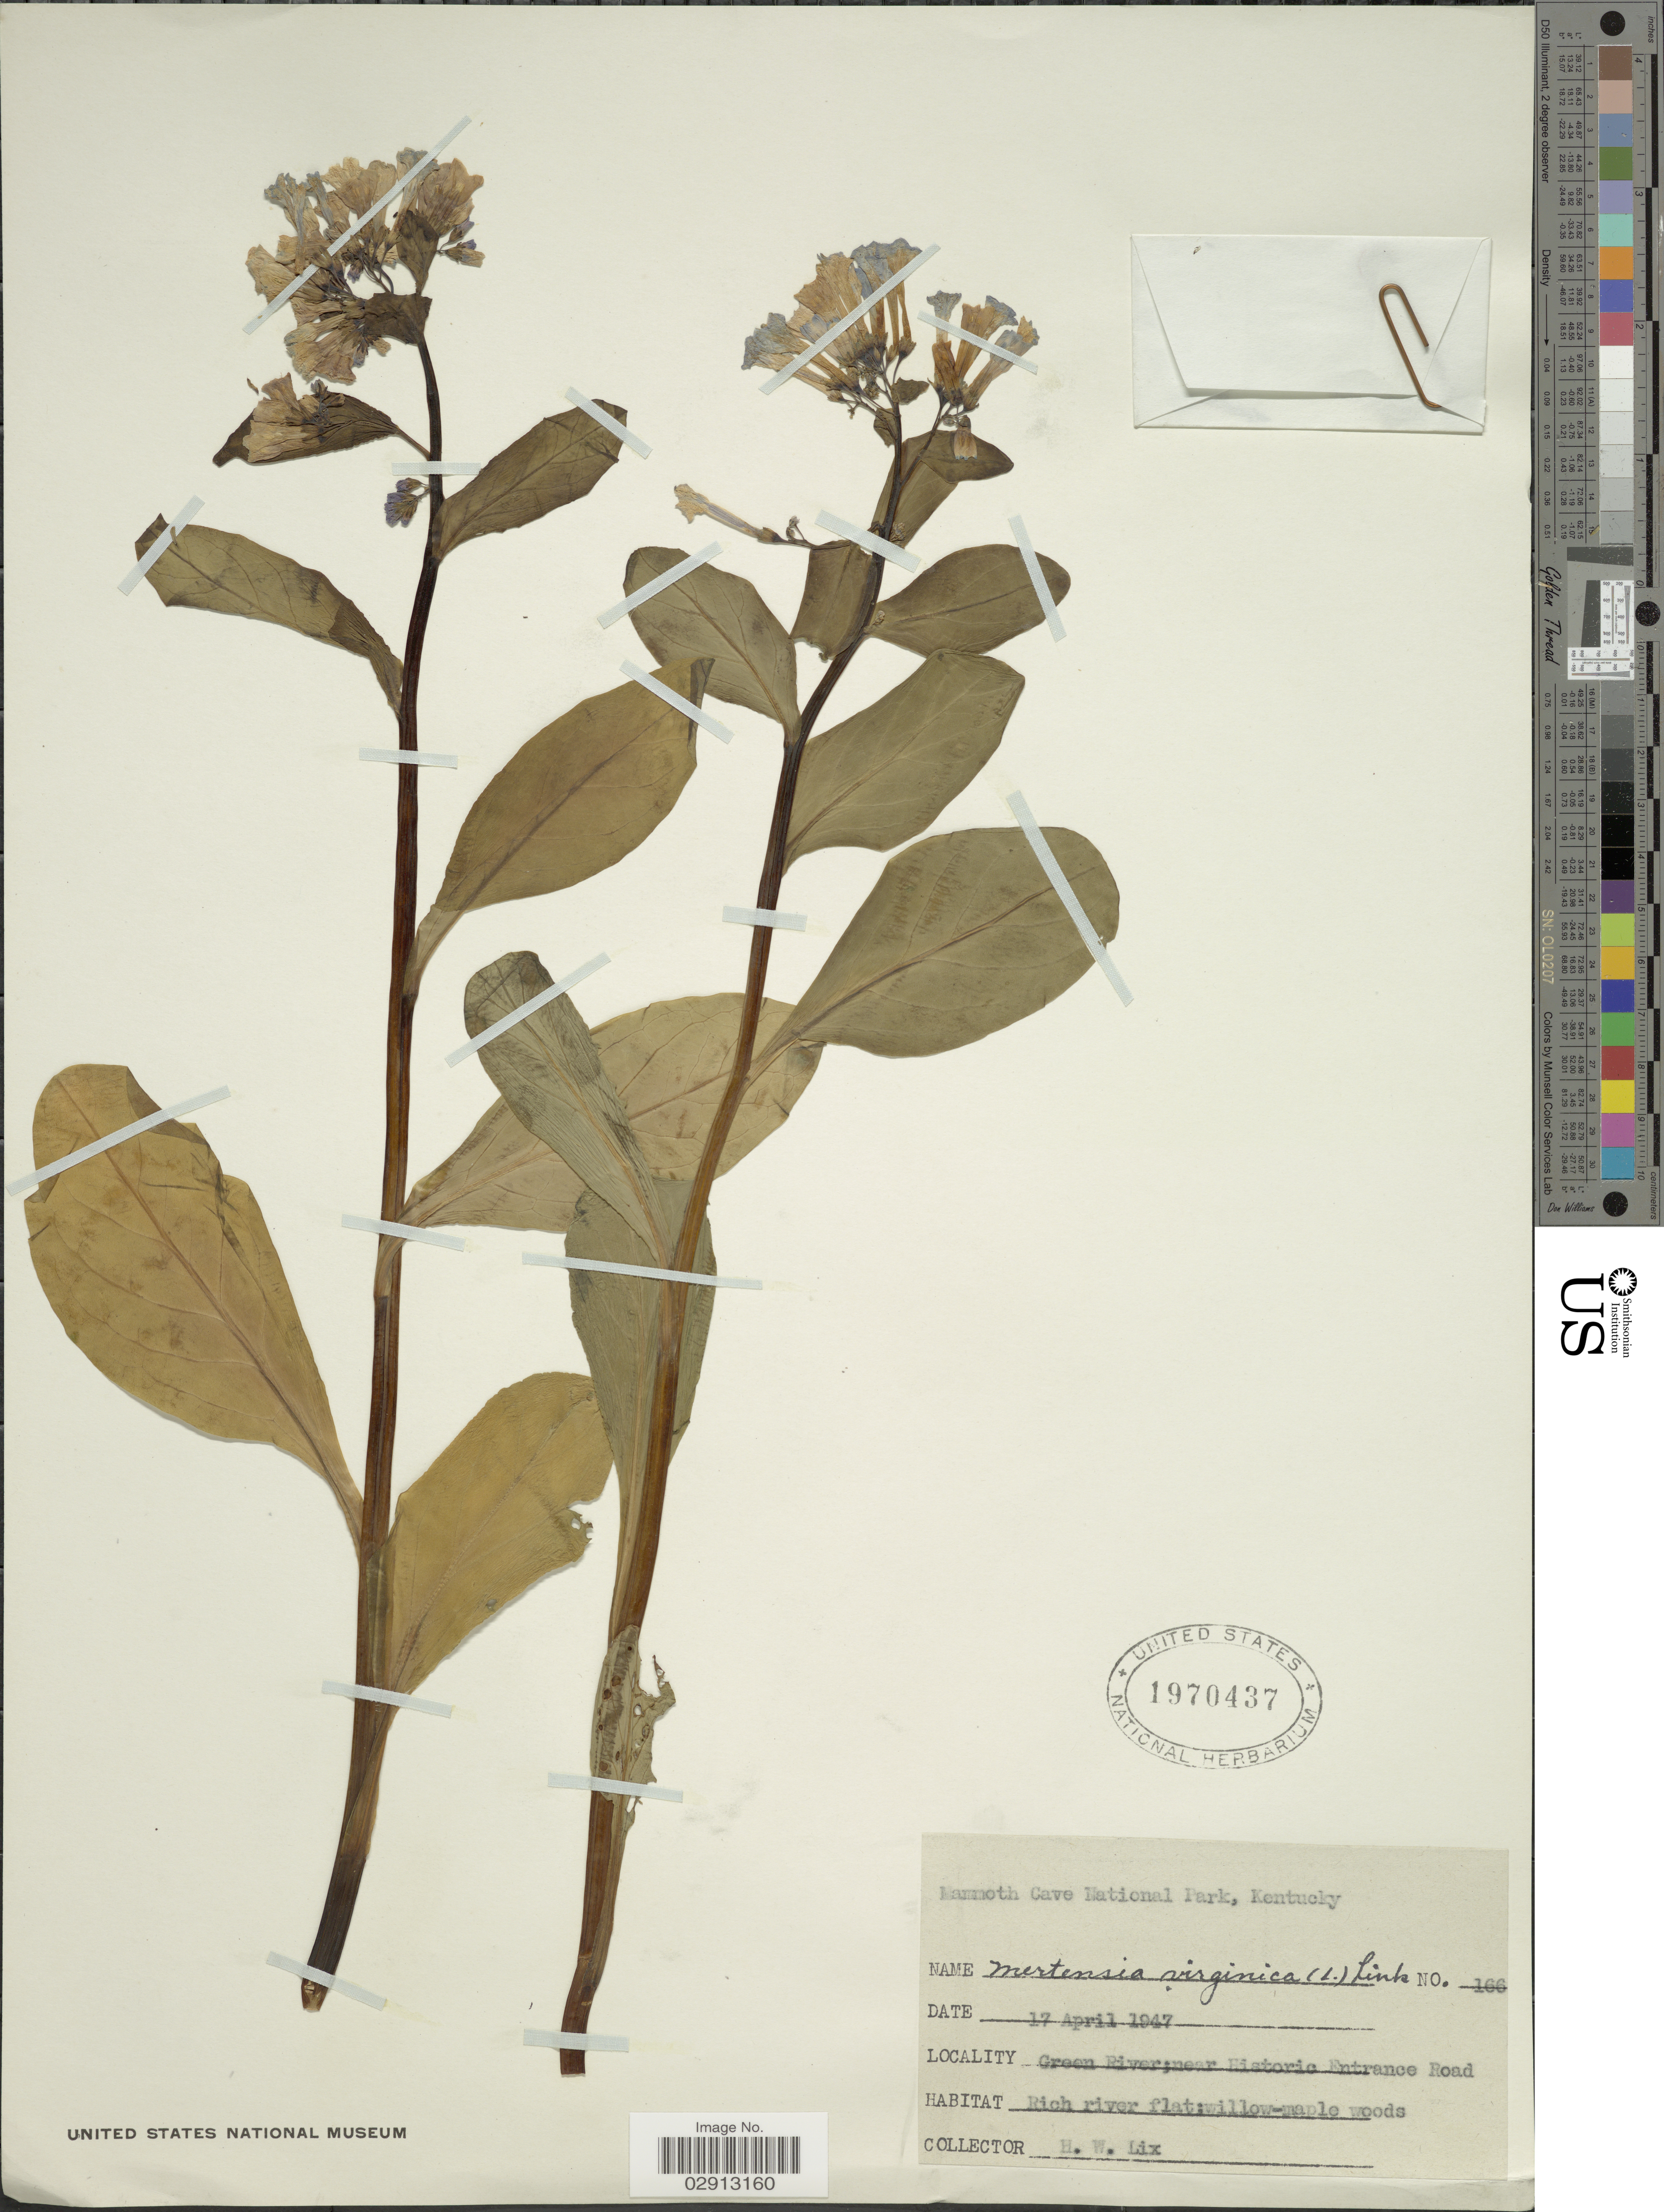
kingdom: Plantae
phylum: Tracheophyta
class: Magnoliopsida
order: Boraginales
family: Boraginaceae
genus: Mertensia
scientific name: Mertensia virginica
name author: (L.) Pers. ex Link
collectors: H. W. Lix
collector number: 166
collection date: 1947-04-17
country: United States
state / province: Kentucky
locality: Mammoth Cave National Park. Green River; near Historic Entrance Road.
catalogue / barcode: US 1970437